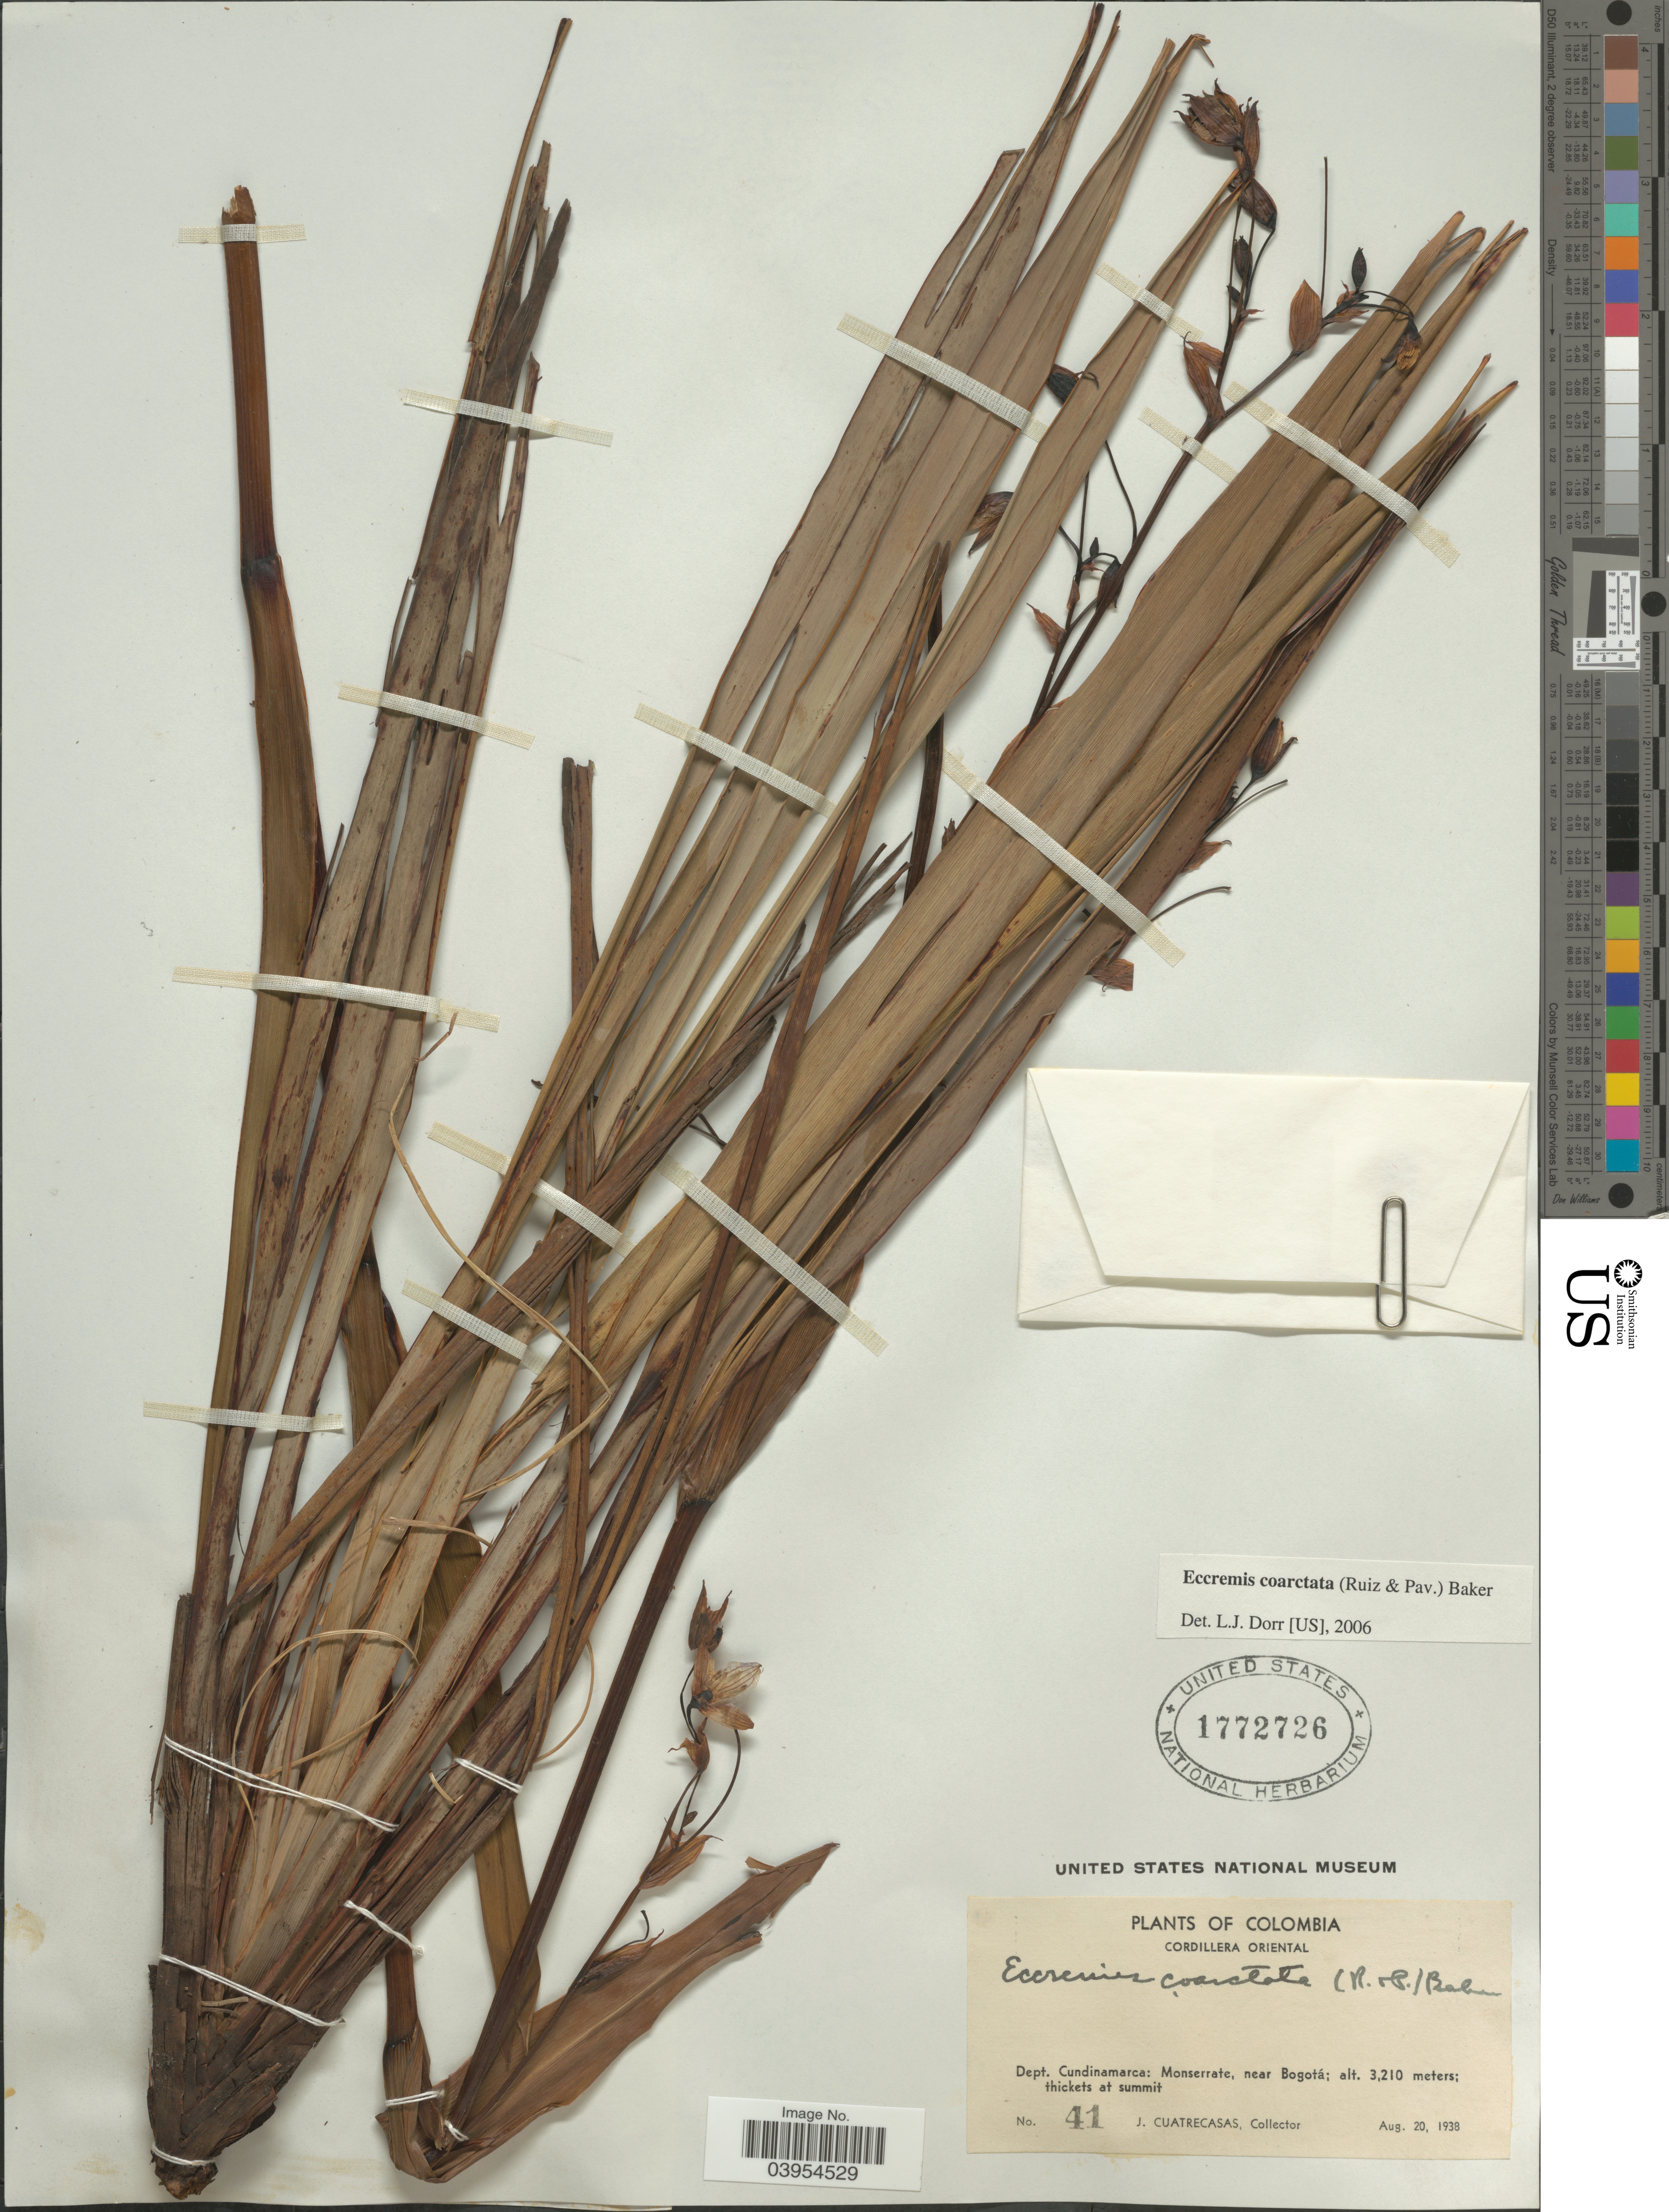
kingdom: Plantae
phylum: Tracheophyta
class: Liliopsida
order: Asparagales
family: Asphodelaceae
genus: Eccremis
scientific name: Eccremis coarctata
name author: Baker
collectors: J. Cuatrecasas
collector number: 41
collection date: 1938-08-20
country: Colombia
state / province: Cundinamarca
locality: Cordillera Oriental. Dept. Cundinamarca: Monserrate, near Bogotá.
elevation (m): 3210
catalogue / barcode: US 1772726